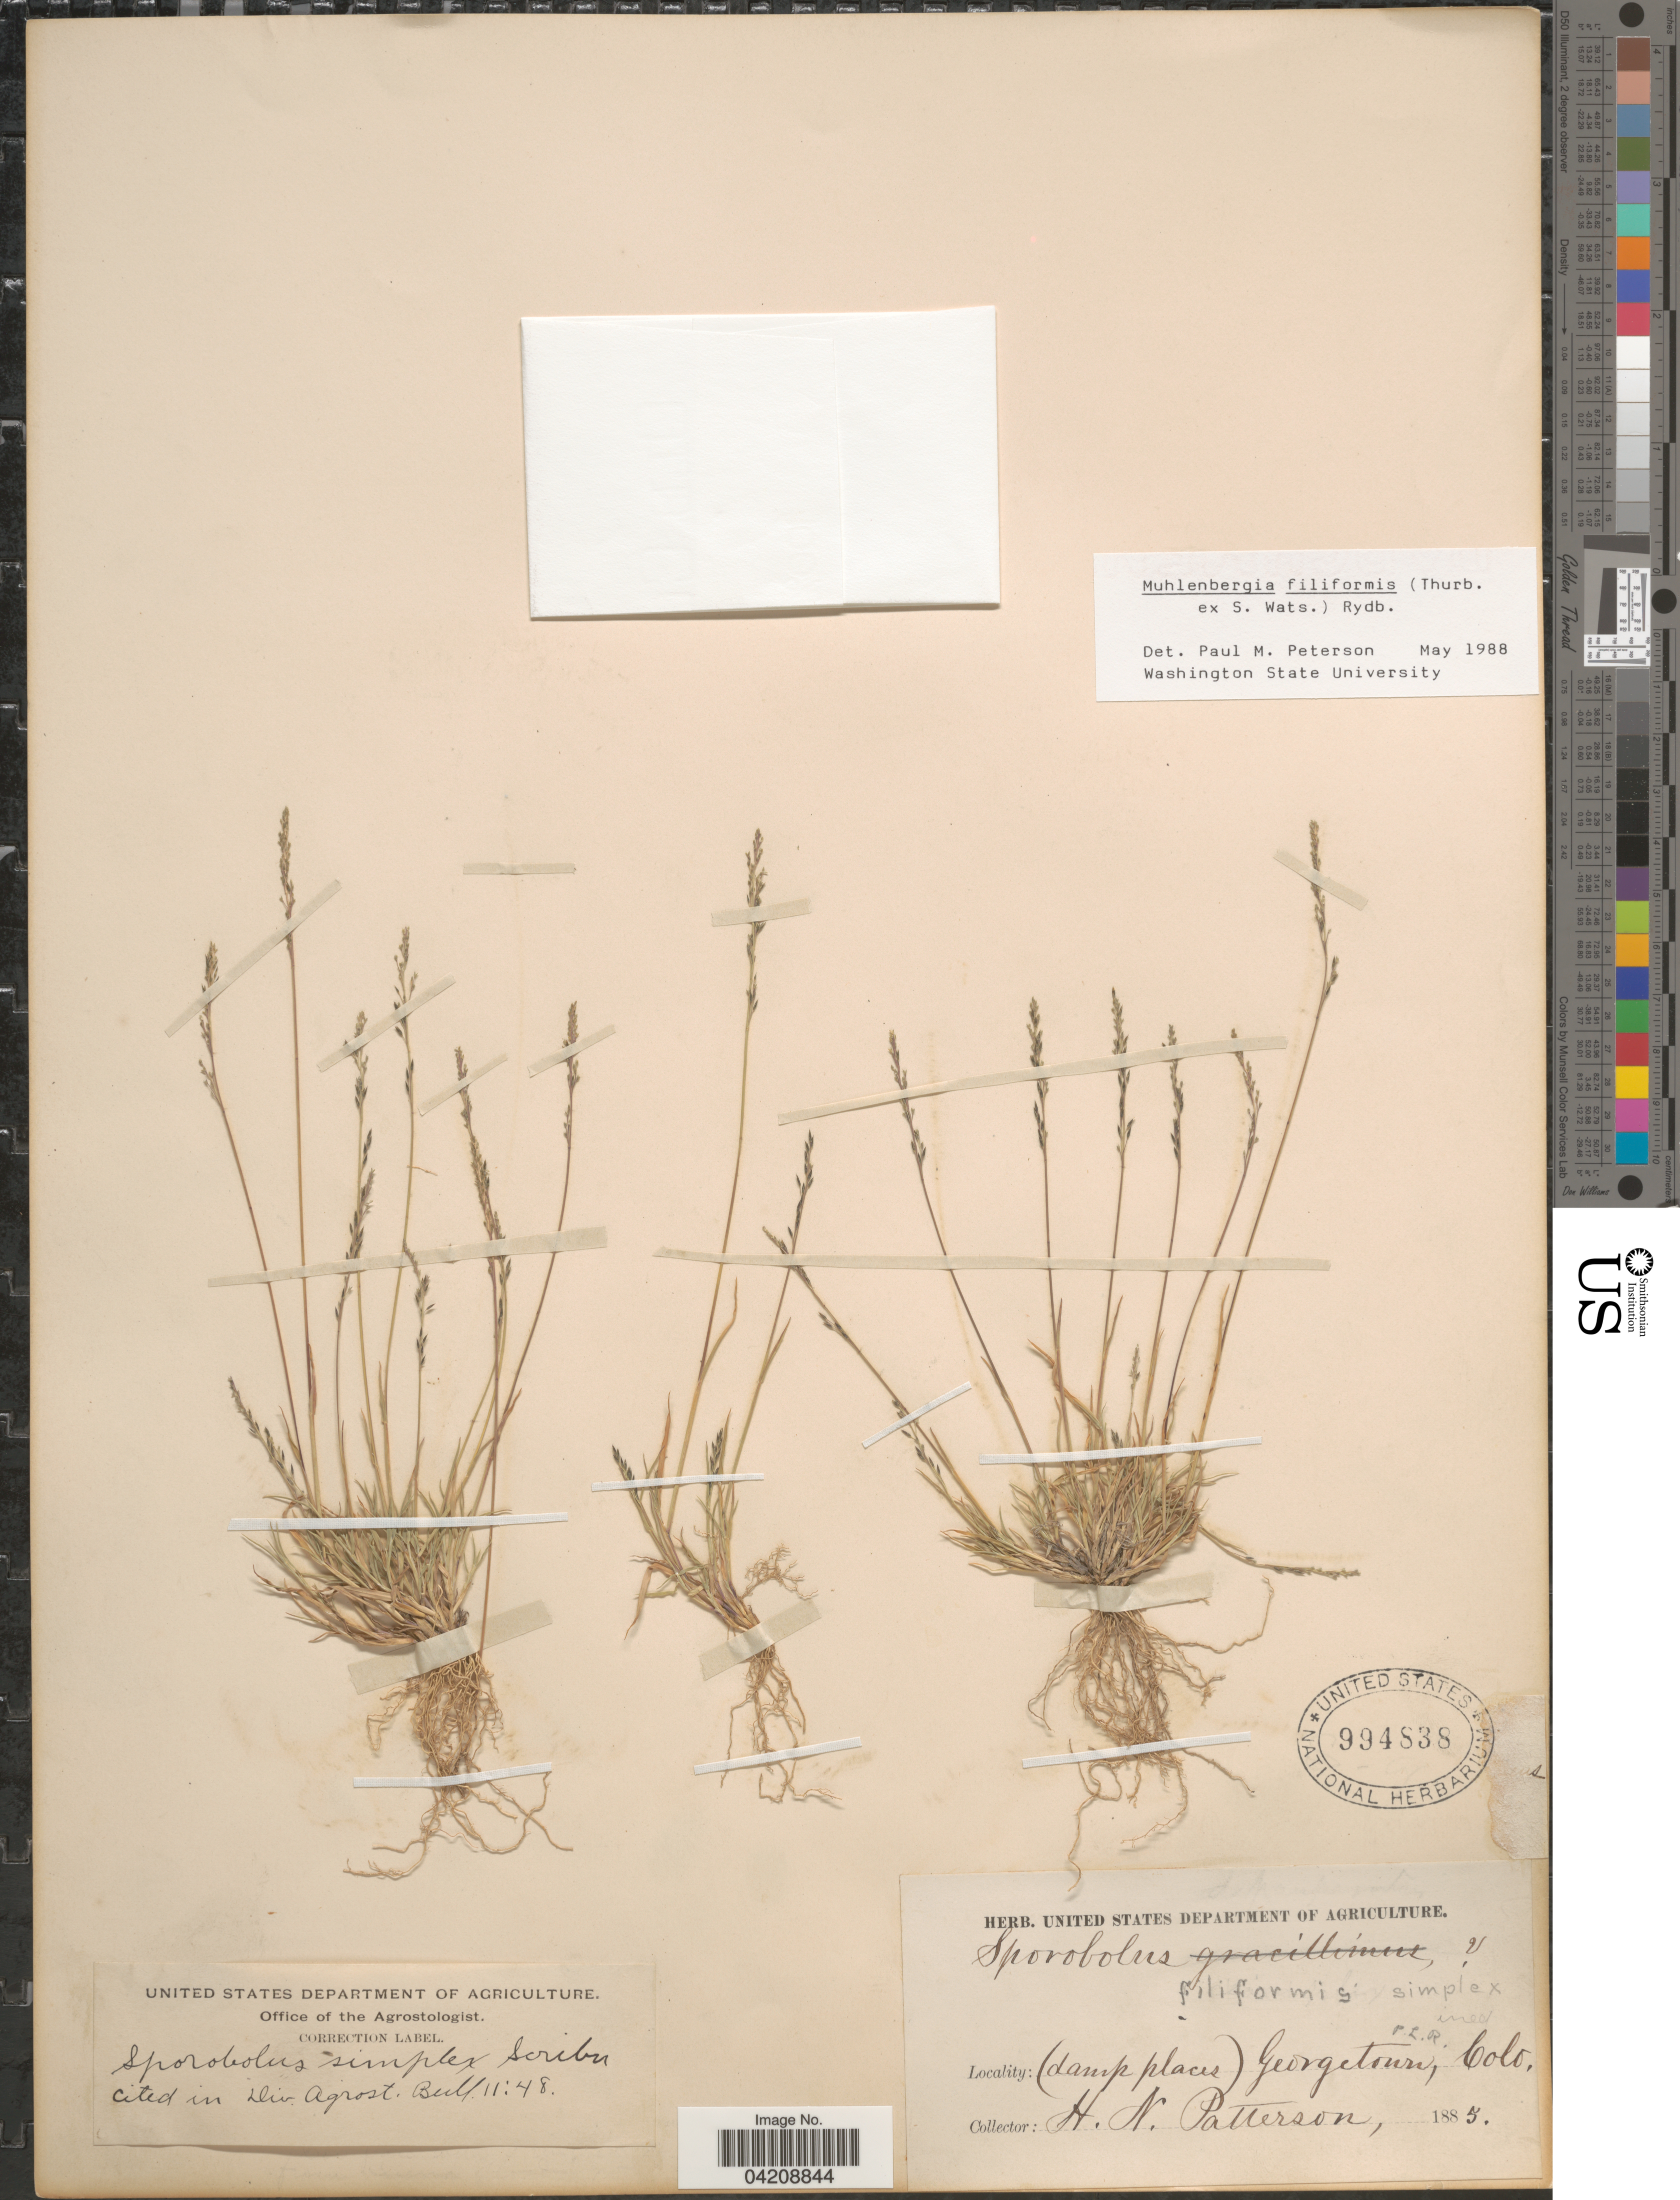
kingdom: Plantae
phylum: Tracheophyta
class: Liliopsida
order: Poales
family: Poaceae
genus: Muhlenbergia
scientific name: Muhlenbergia filiformis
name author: (Thurb. ex S. Watson) Rydb.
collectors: H. N. Patterson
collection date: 1885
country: United States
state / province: Colorado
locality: Georgetown.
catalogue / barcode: US 994838